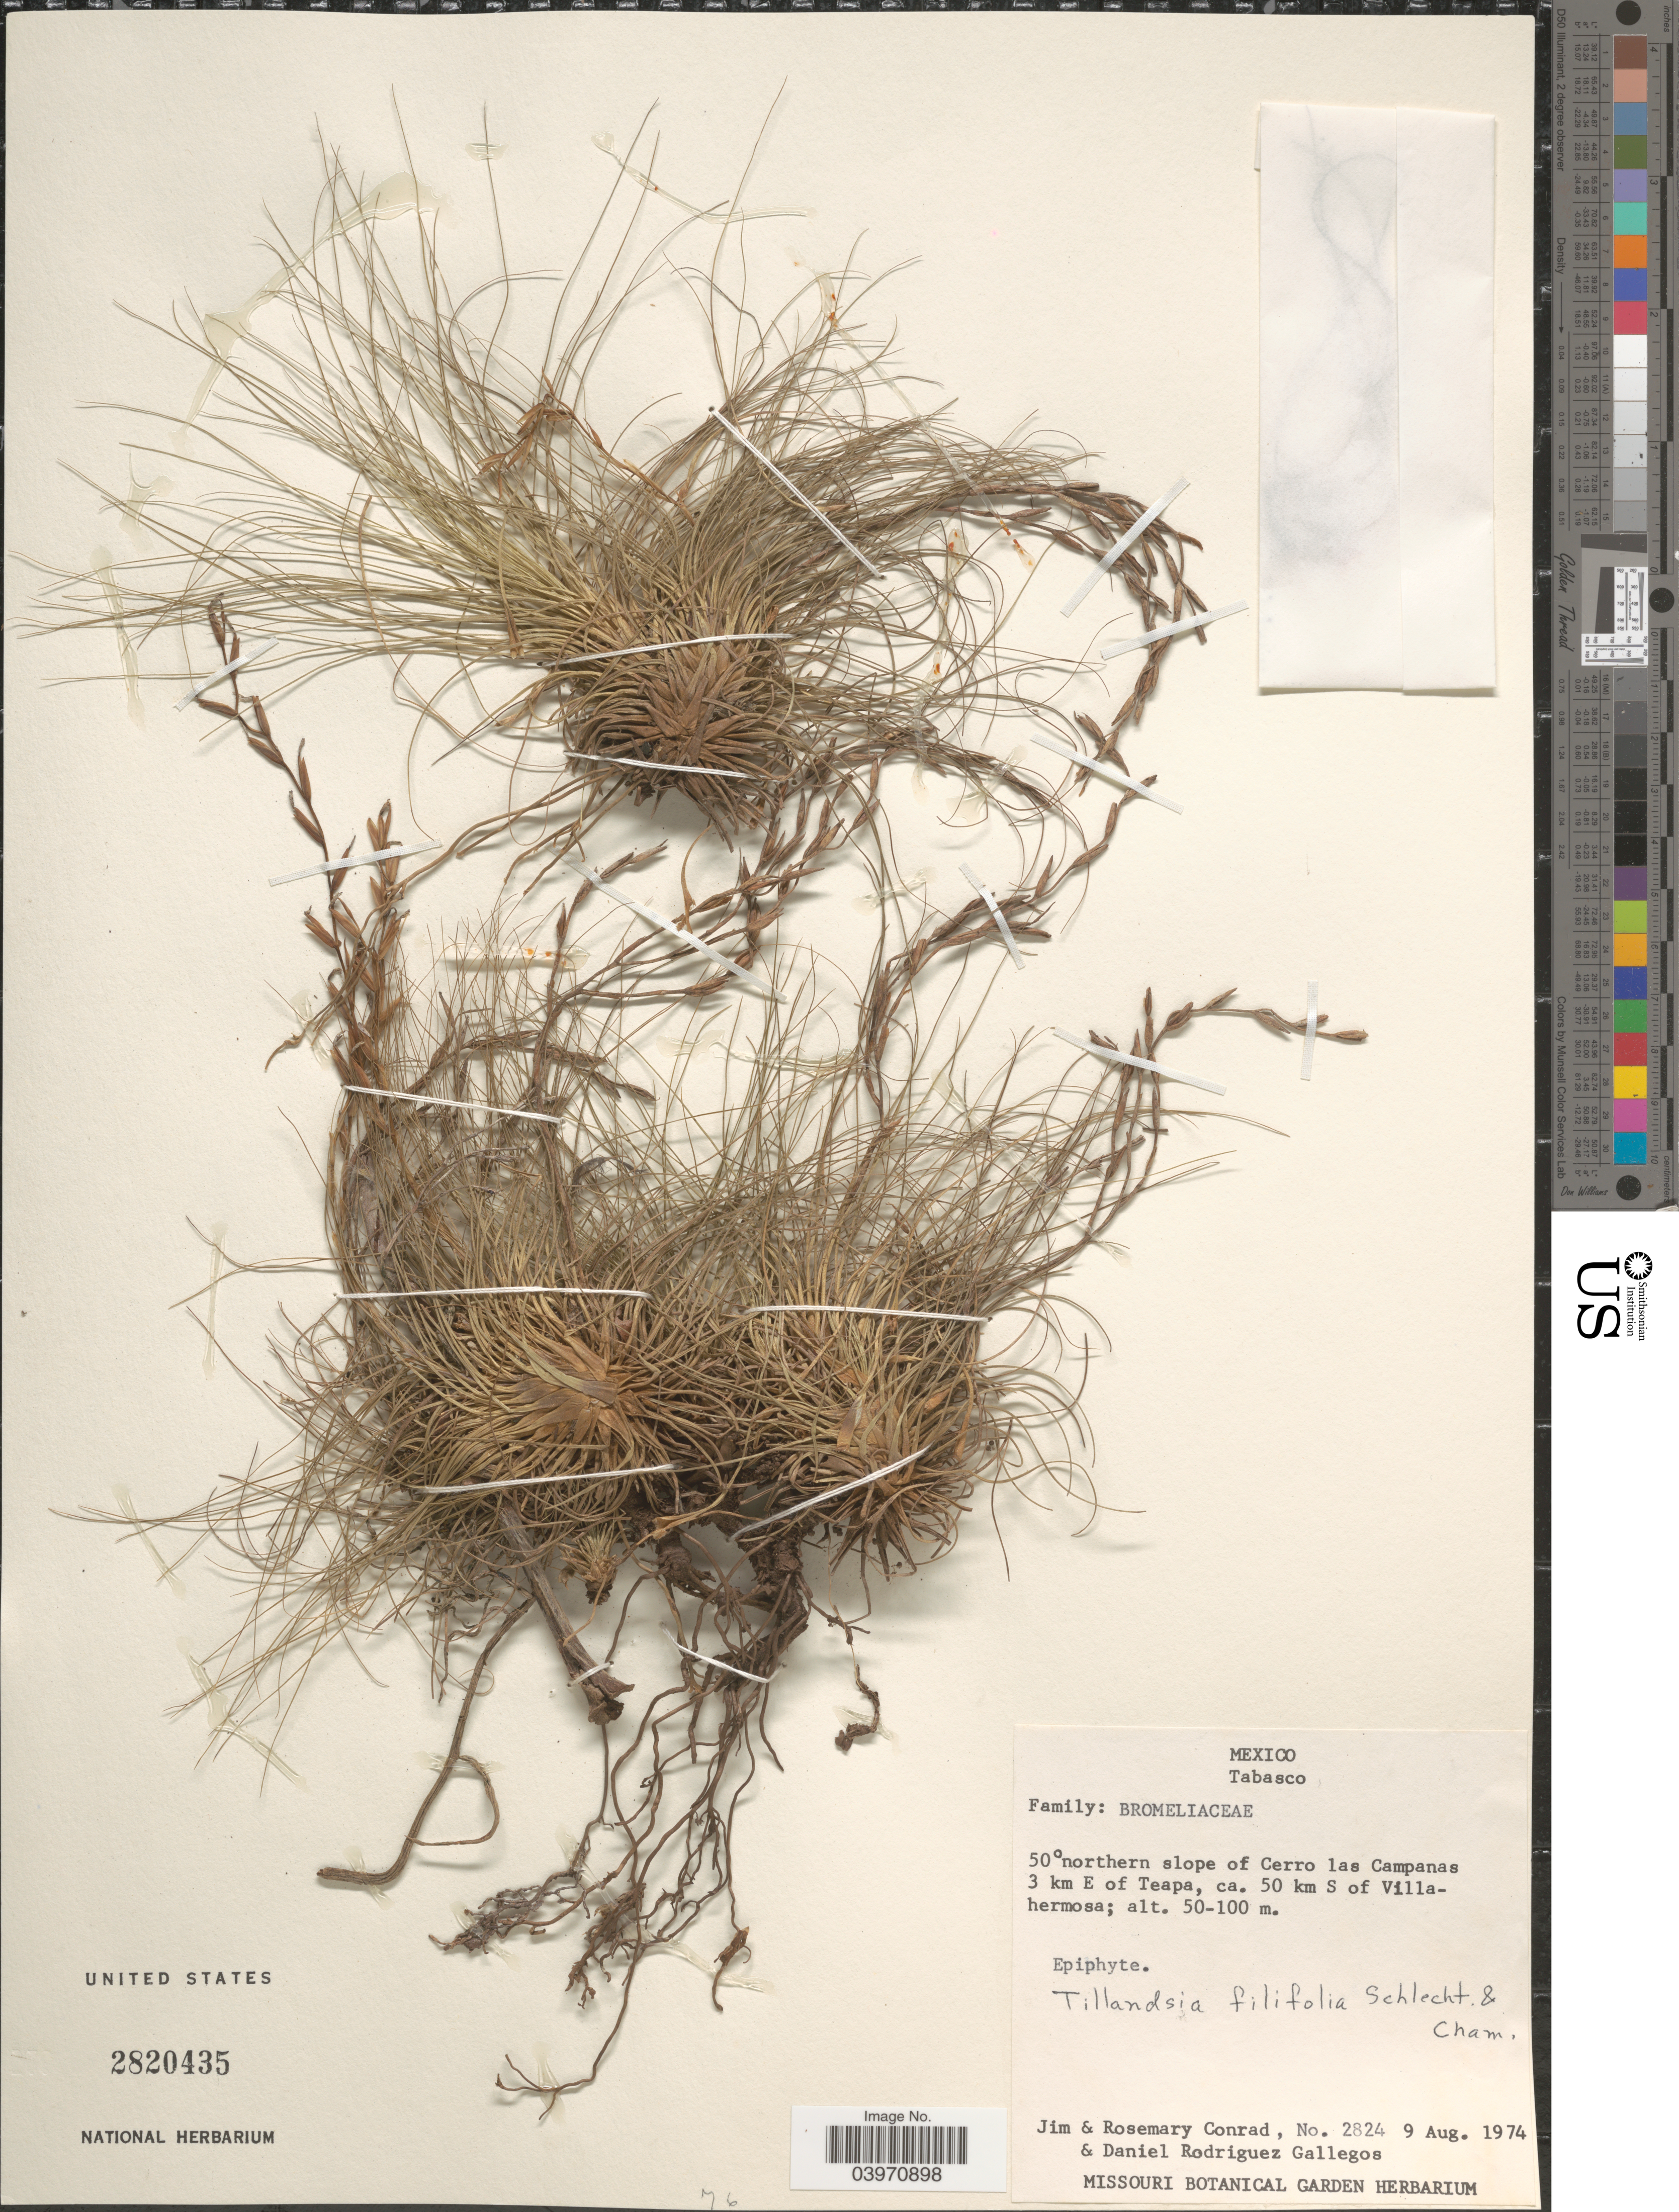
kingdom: Plantae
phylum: Tracheophyta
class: Liliopsida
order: Poales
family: Bromeliaceae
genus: Tillandsia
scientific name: Tillandsia filifolia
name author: Schltdl. & Cham.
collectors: J. Conrad, R. Conrad & Rodríguez Gallegos, D.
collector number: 2824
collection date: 1974-08-09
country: Mexico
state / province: Tabasco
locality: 50° northern slope of Cerro las Campanas 3 km E of Teapa, ca. 50 km S of Villahermosa.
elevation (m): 50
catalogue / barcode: US 2820435